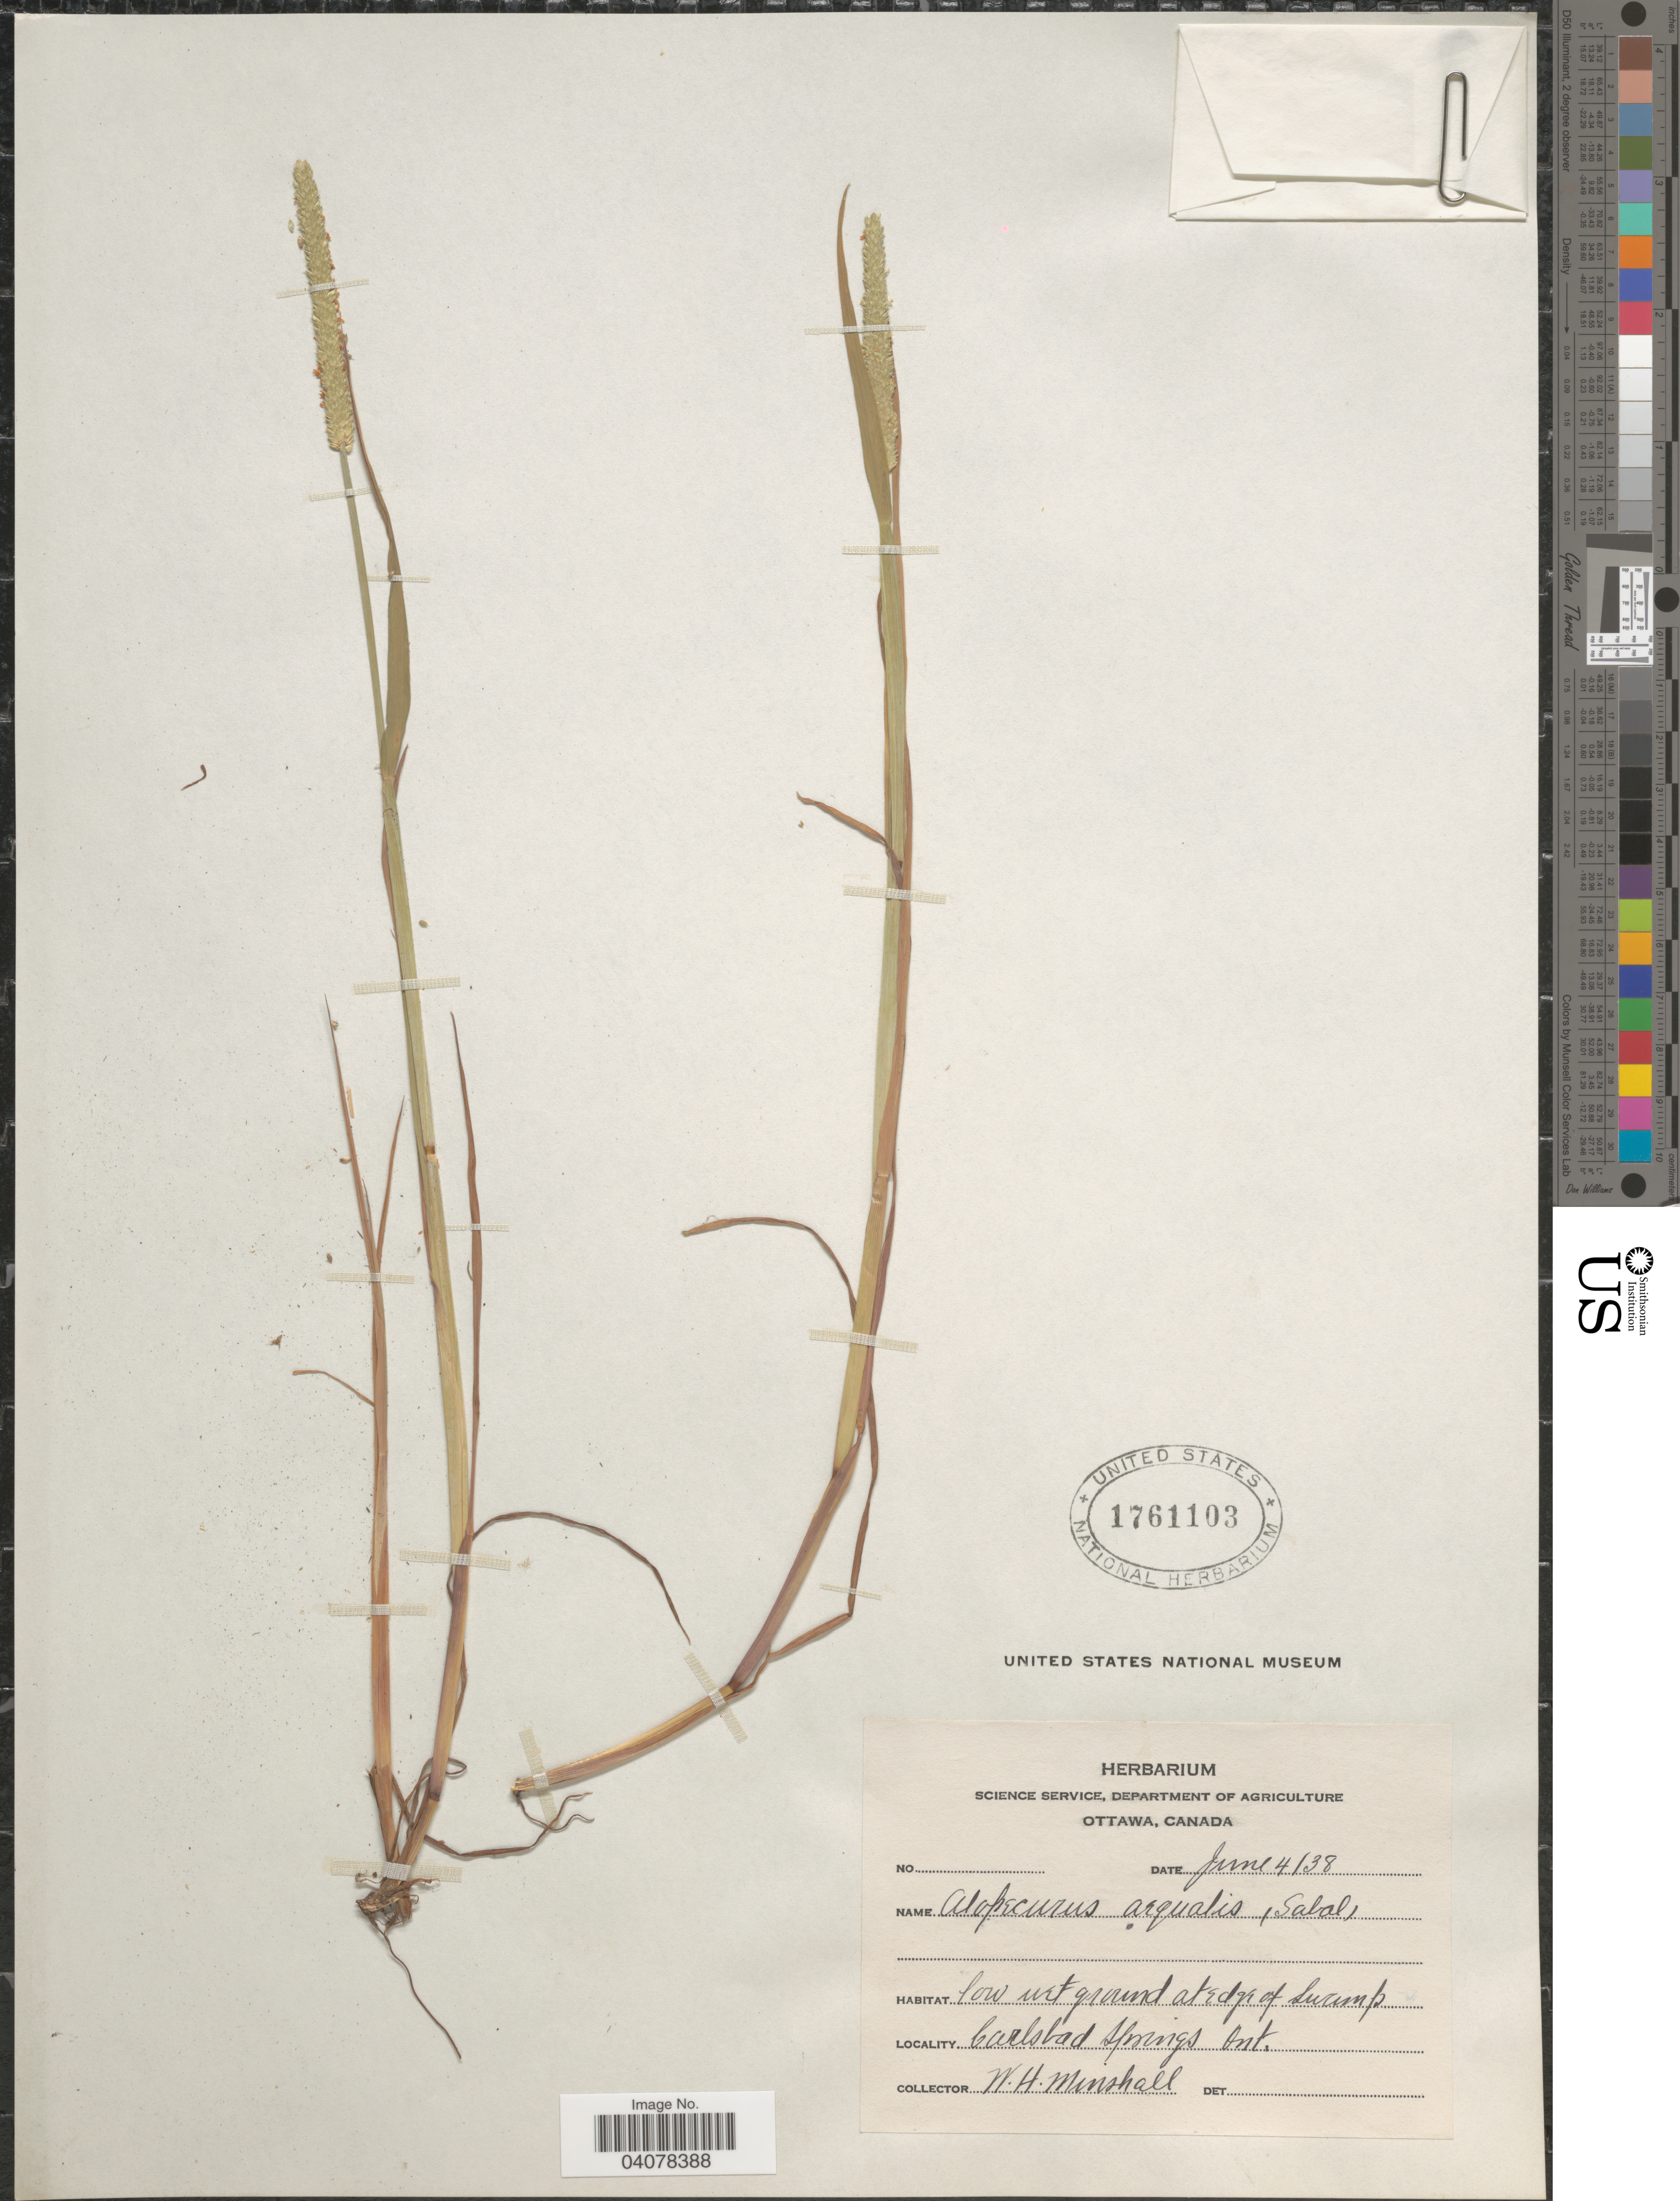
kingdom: Plantae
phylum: Tracheophyta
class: Liliopsida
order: Poales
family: Poaceae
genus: Alopecurus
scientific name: Alopecurus aequalis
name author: Sobol.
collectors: W. Minshall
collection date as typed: Transcribed d/m/y: 4/6/38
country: Canada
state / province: Ontario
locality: Carlsbad Springs.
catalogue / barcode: US 1761103